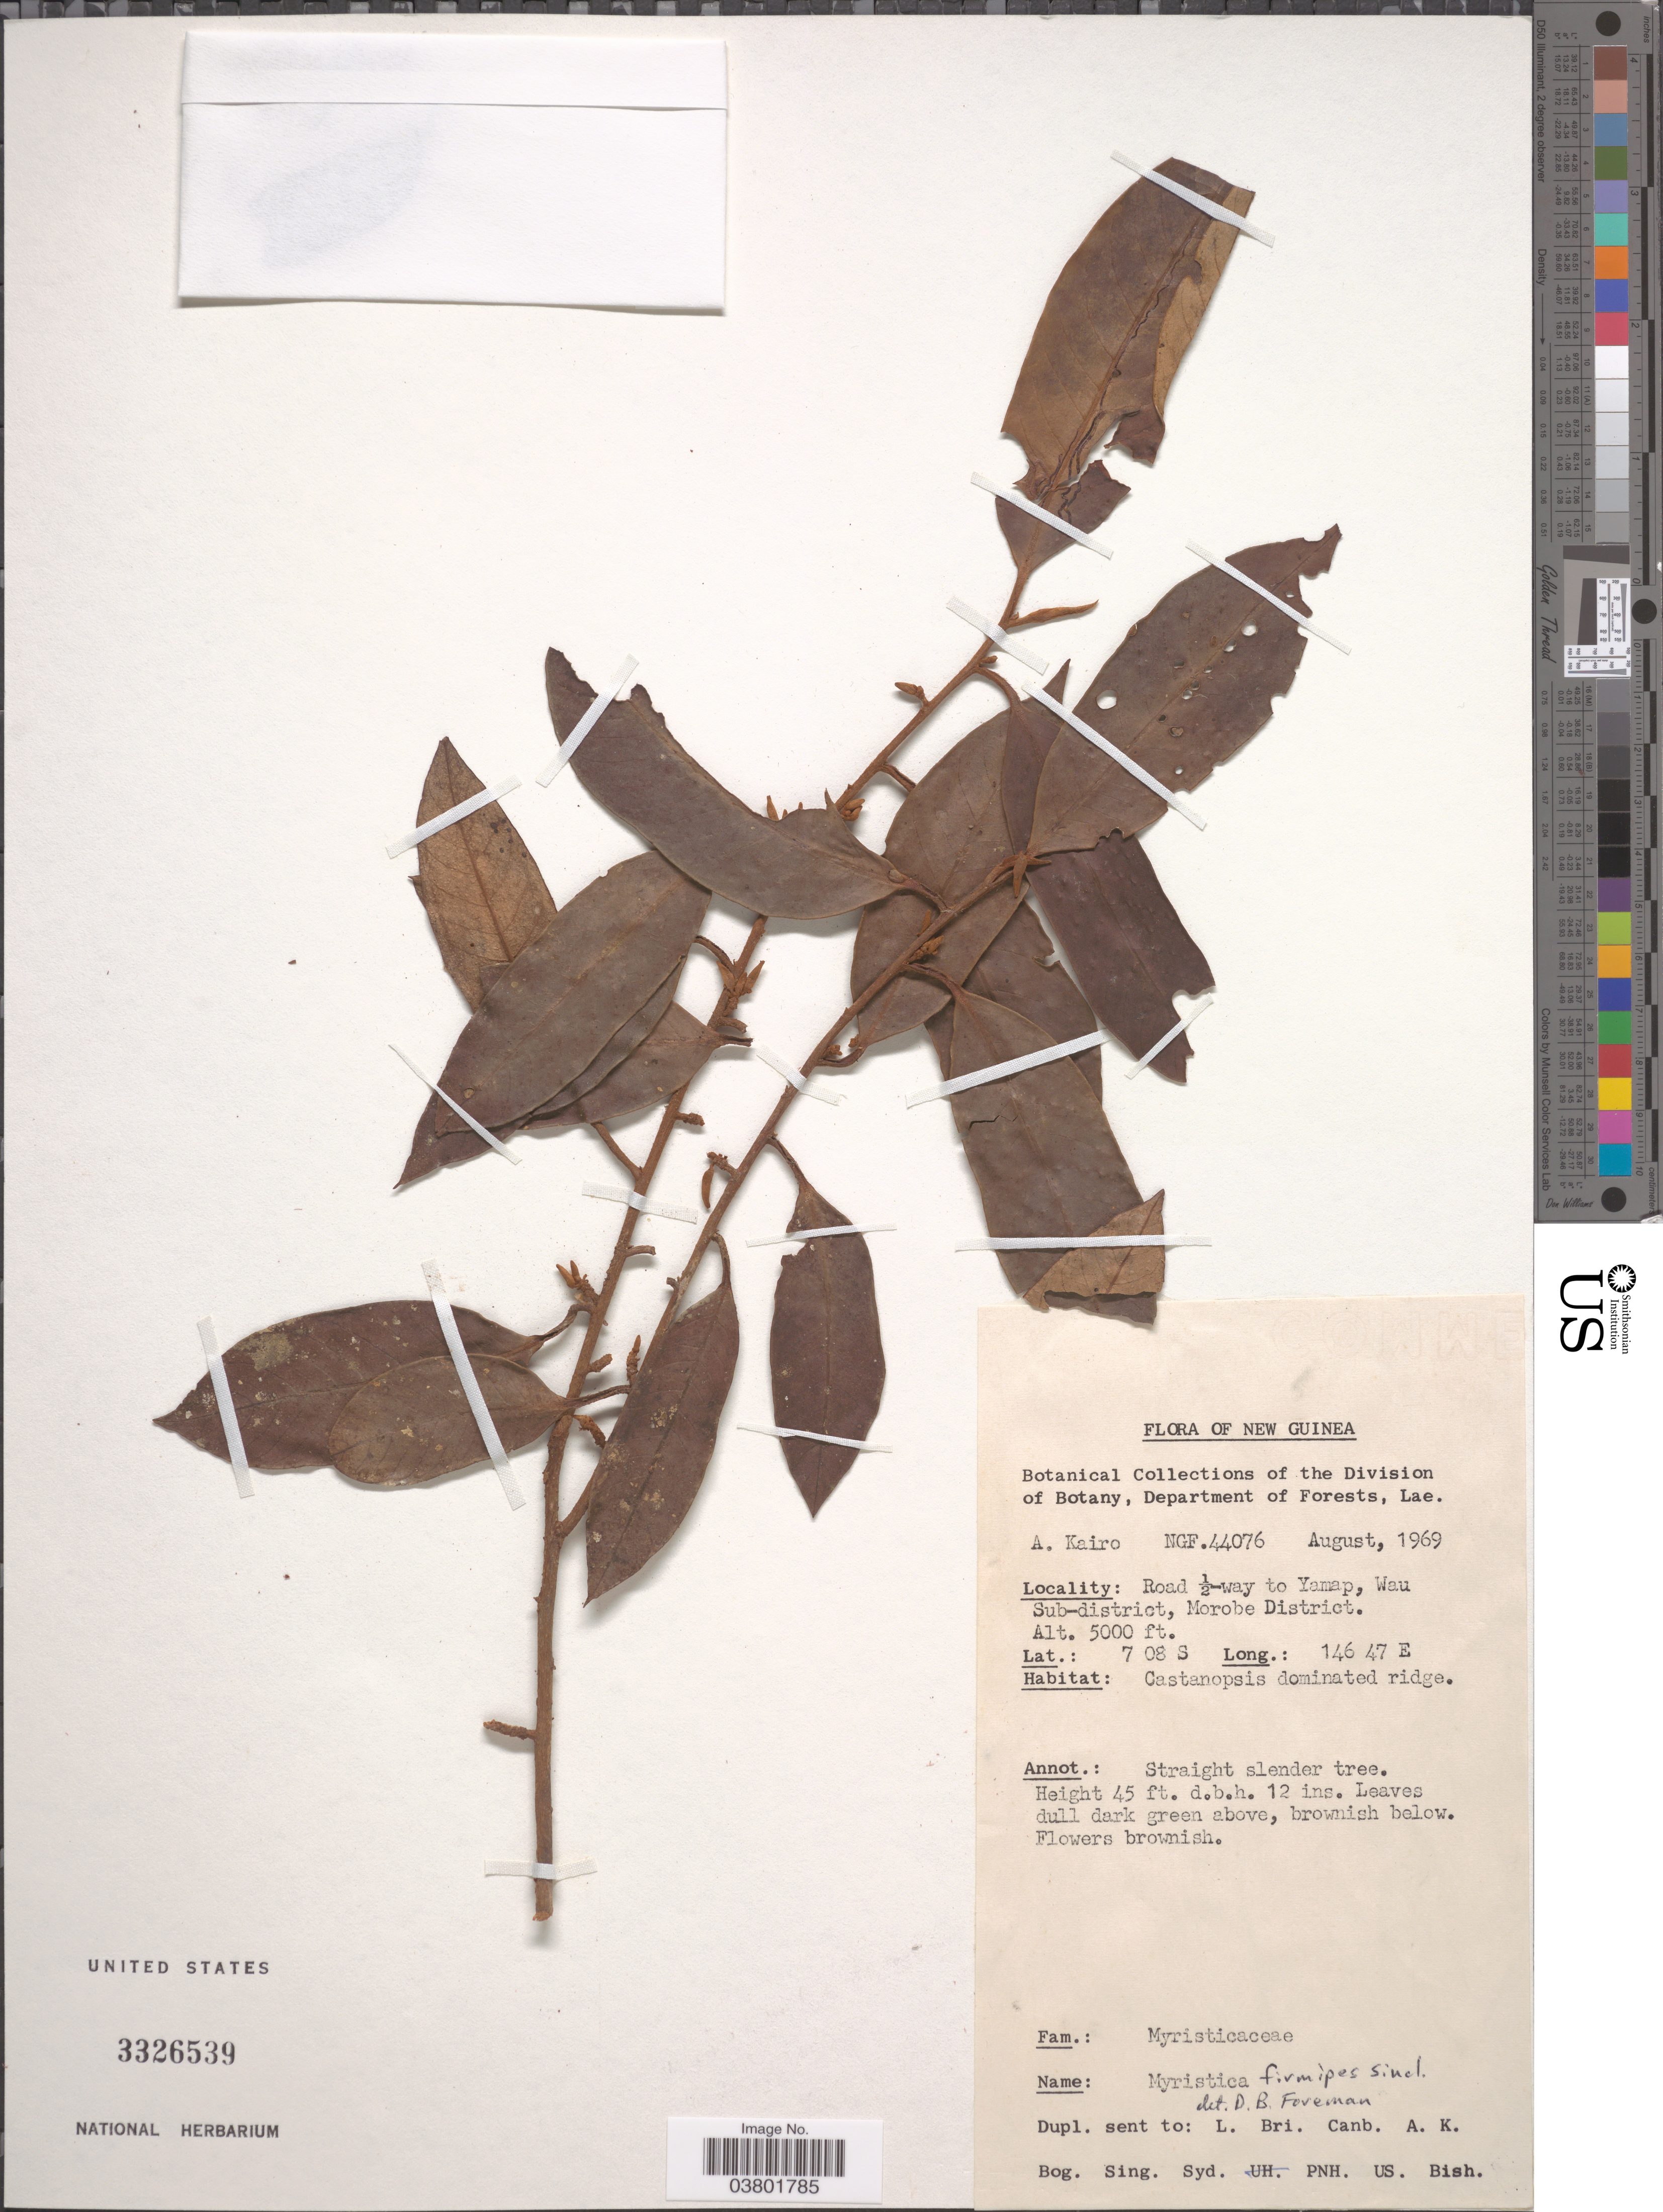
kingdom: Plantae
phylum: Tracheophyta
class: Magnoliopsida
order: Magnoliales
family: Myristicaceae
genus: Myristica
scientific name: Myristica firmipes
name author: J. Sinclair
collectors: A. Kairo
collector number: NGF44076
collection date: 1969-08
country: Papua New Guinea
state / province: Morobe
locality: New Guinea. Road ½-way to Yamap, Wau Sub-district, Morobe District.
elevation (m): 1524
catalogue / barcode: US 3326539